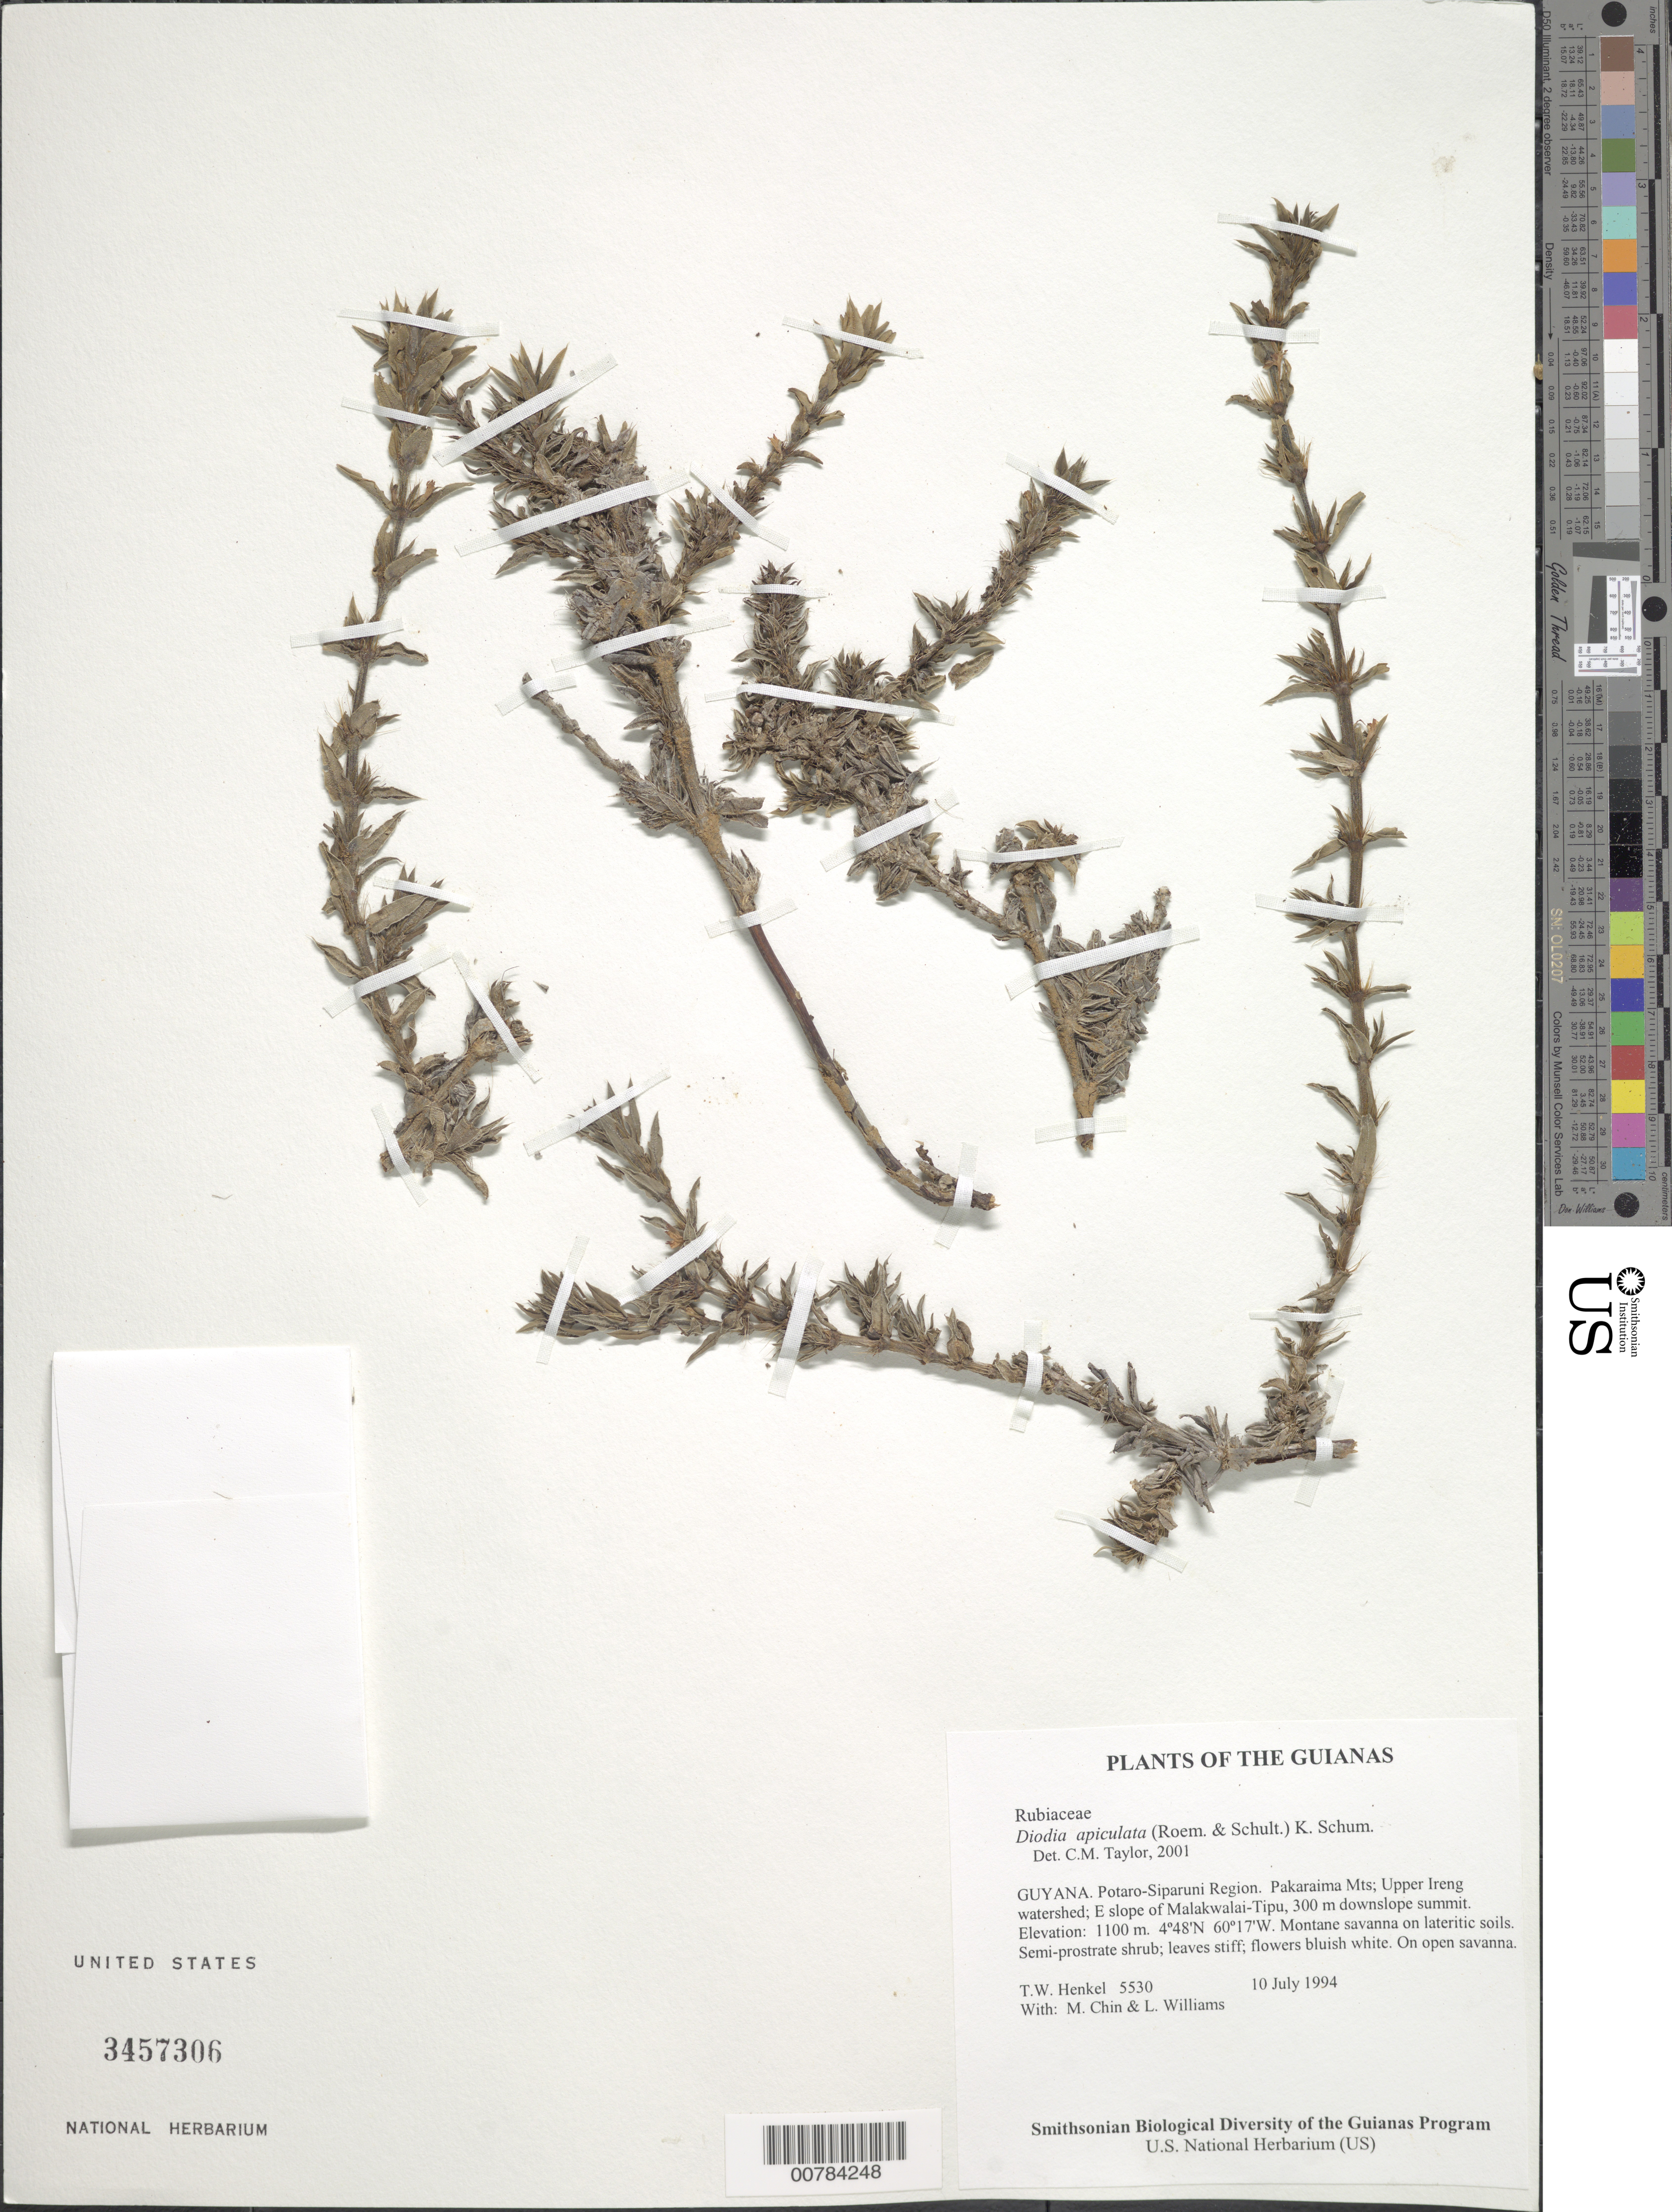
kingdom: Plantae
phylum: Tracheophyta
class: Magnoliopsida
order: Gentianales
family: Rubiaceae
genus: Diodia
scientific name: Diodia apiculata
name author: (Willd. ex Roem. & Schult.) K. Schum.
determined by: Taylor, Charlotte M.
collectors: T. Henkel, M. Chin & L. Williams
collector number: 5530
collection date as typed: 10 July 1994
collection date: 1994-07-10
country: Guyana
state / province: Potaro-Siparuni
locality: Pakaraima Mts; Upper Ireng watershed; E slope of Malakwalai-Tipu, 300 m downslope summit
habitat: Montane savanna on lateritic soils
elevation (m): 1100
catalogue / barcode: US 3457306